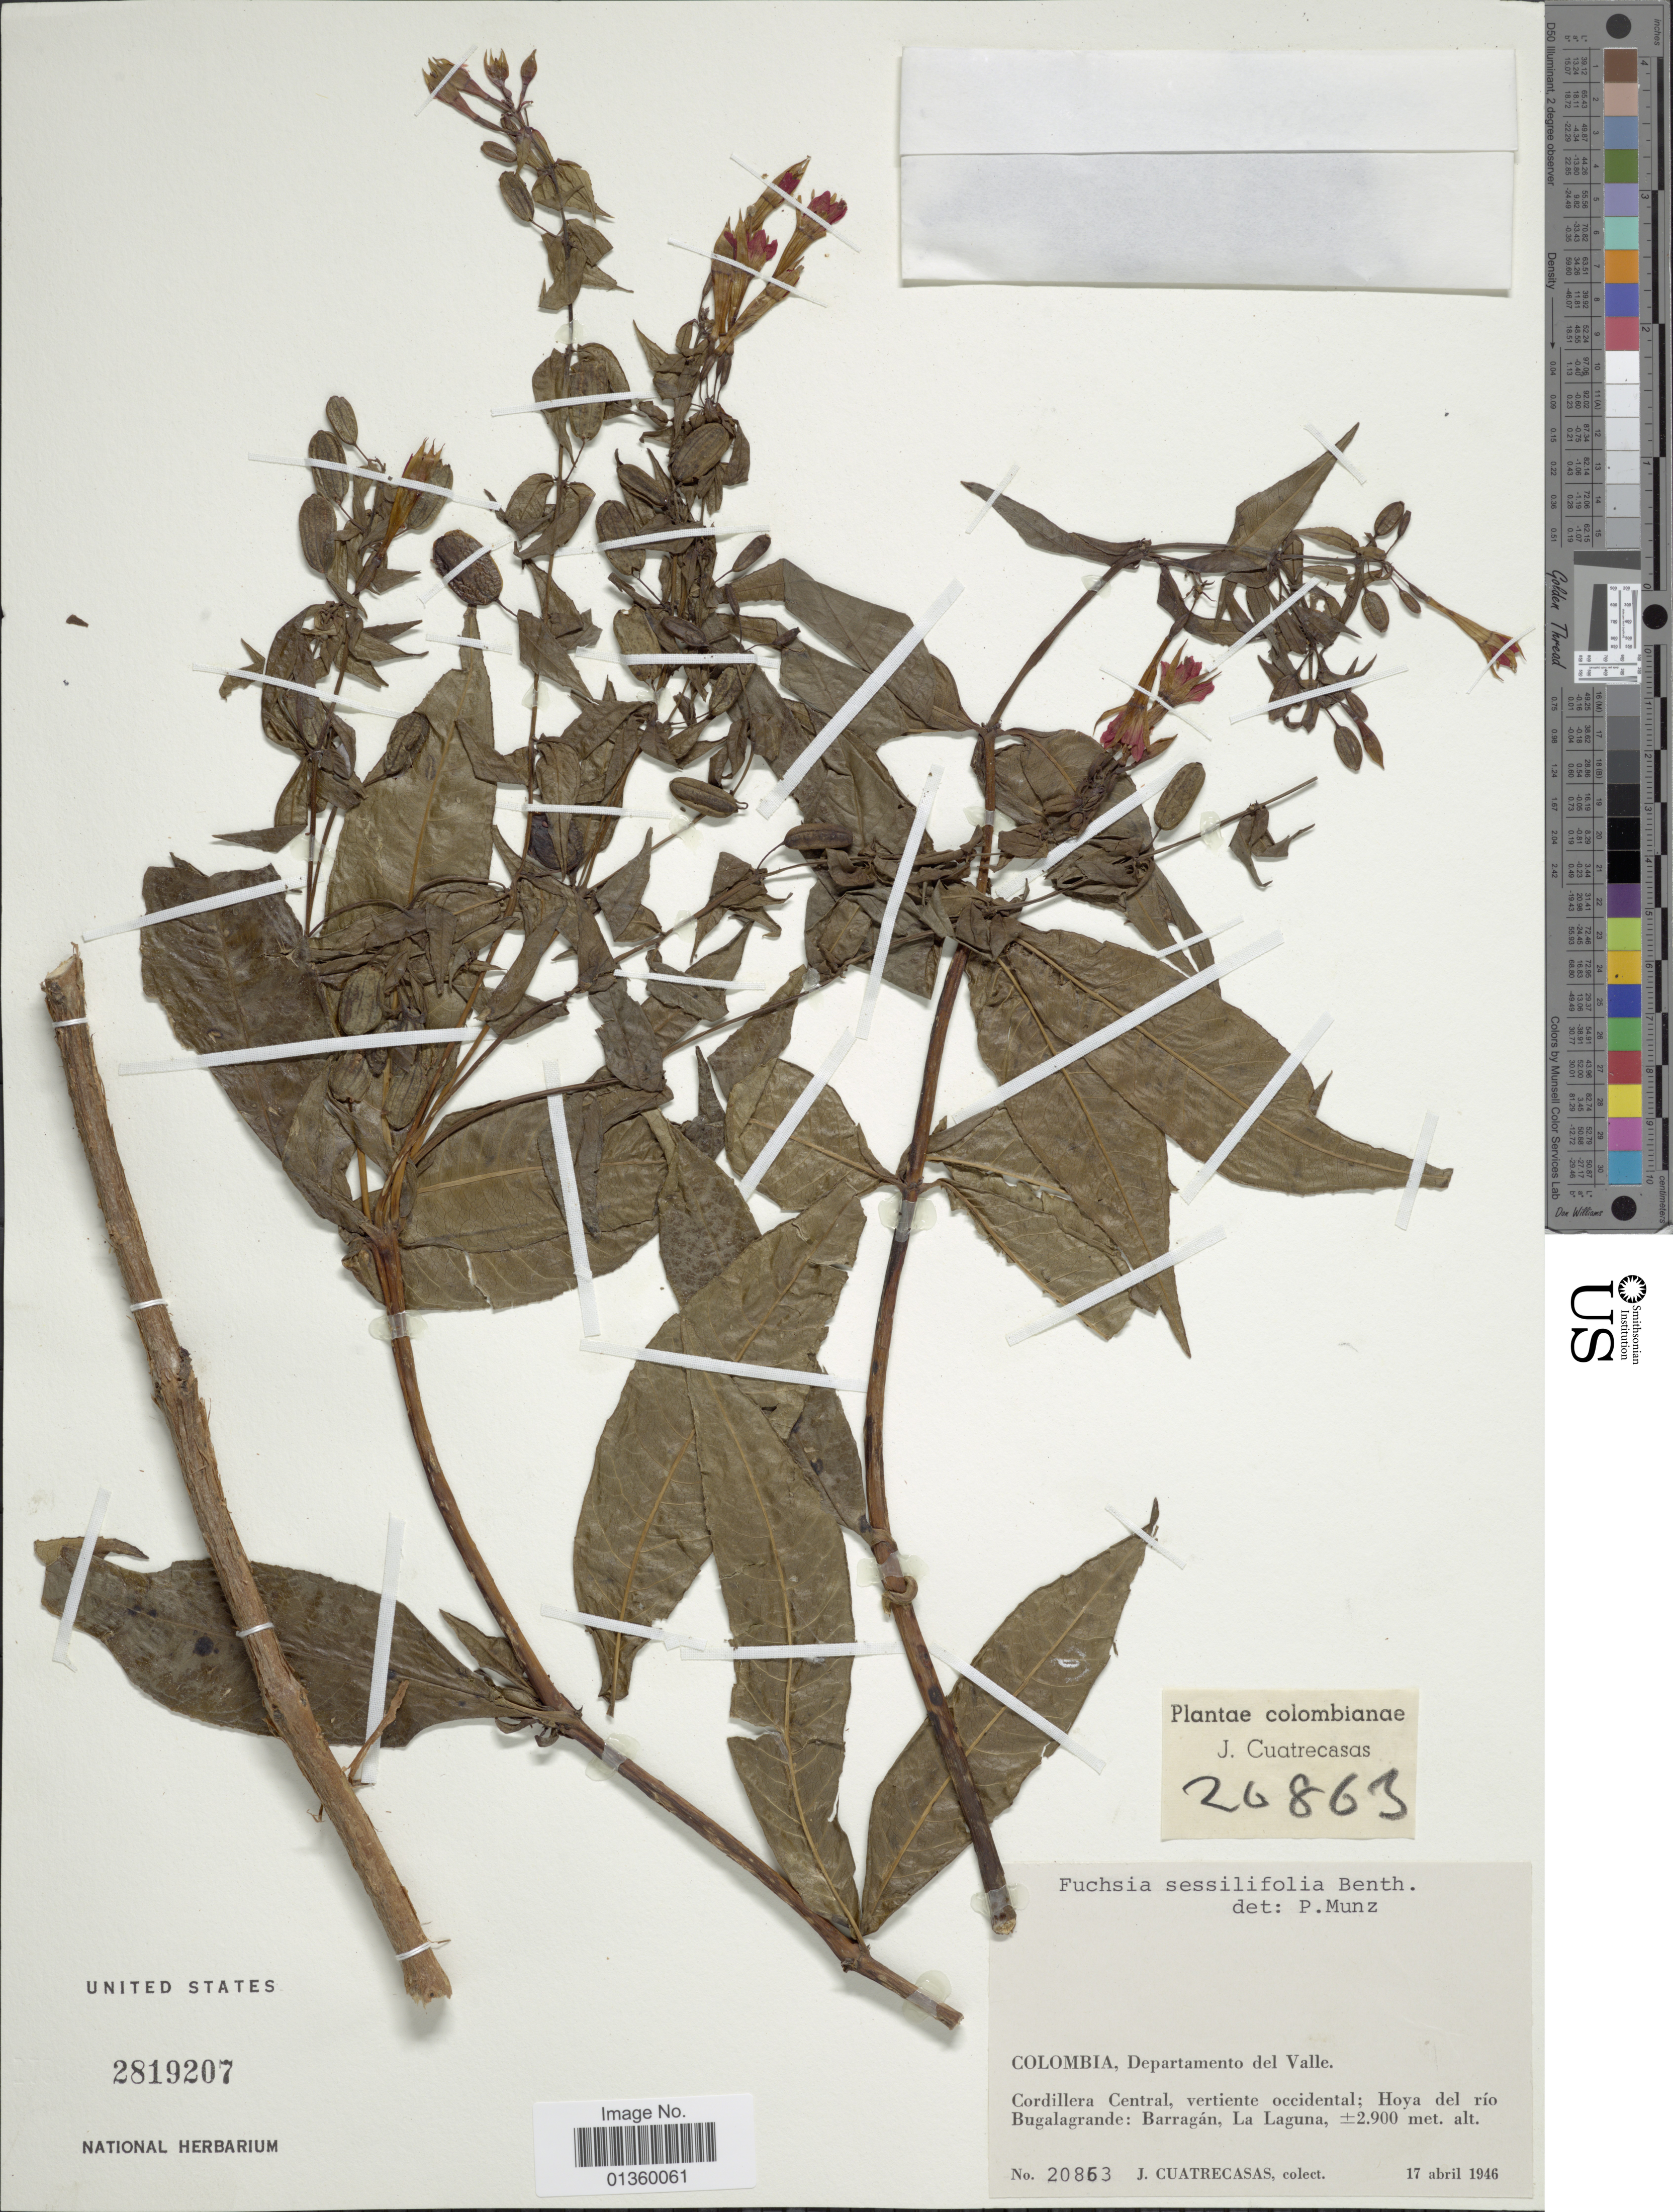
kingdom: Plantae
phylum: Tracheophyta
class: Magnoliopsida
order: Myrtales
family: Onagraceae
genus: Fuchsia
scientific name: Fuchsia sessilifolia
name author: Benth.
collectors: J. Cuatrecasas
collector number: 20863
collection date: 1946-04-17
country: Colombia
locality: Departamento del Valle. Cordillera Central, vertiente occidental: Hoya del río Bugalagrande: Barragán, La Laguna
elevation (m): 2900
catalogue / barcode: US 2819207